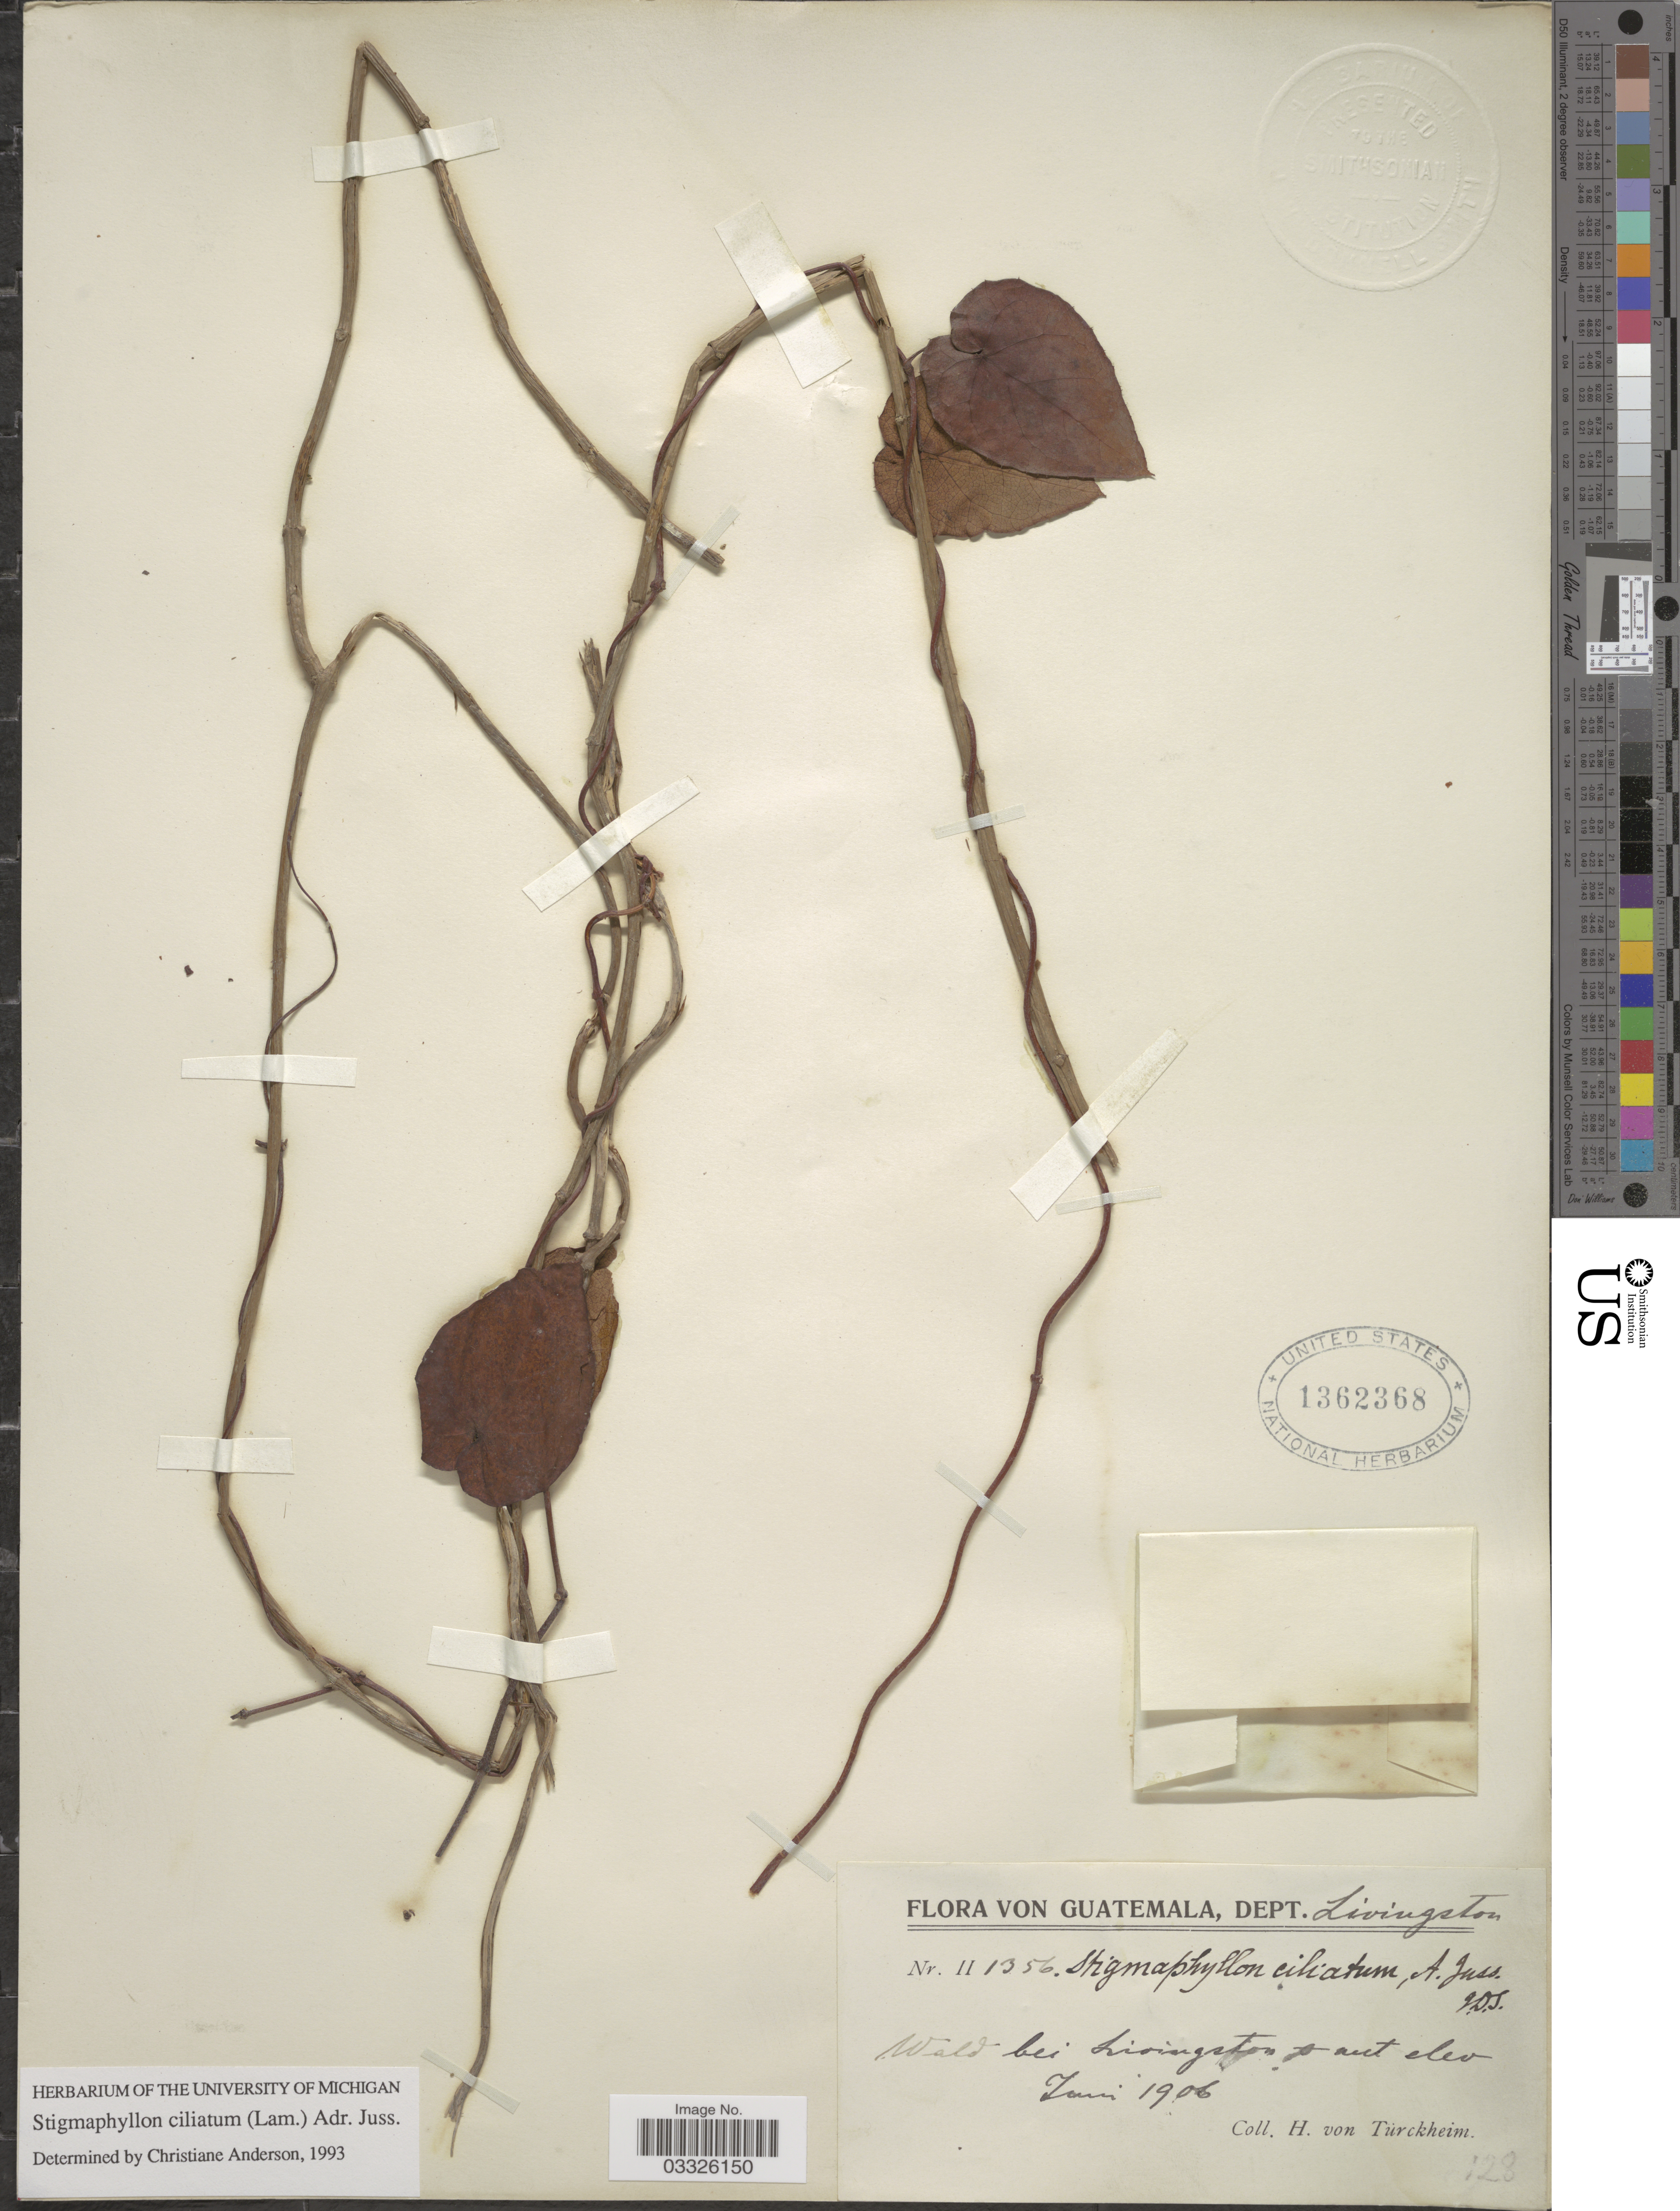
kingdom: Plantae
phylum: Tracheophyta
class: Magnoliopsida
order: Malpighiales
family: Malpighiaceae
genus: Stigmaphyllon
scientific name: Stigmaphyllon ciliatum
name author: (L.) A. Juss.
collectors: H. von Türckheim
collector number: II1356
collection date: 1906-06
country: Guatemala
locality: Dept. Livingston. Wald bei Livingston .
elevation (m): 0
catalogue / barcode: US 1362368